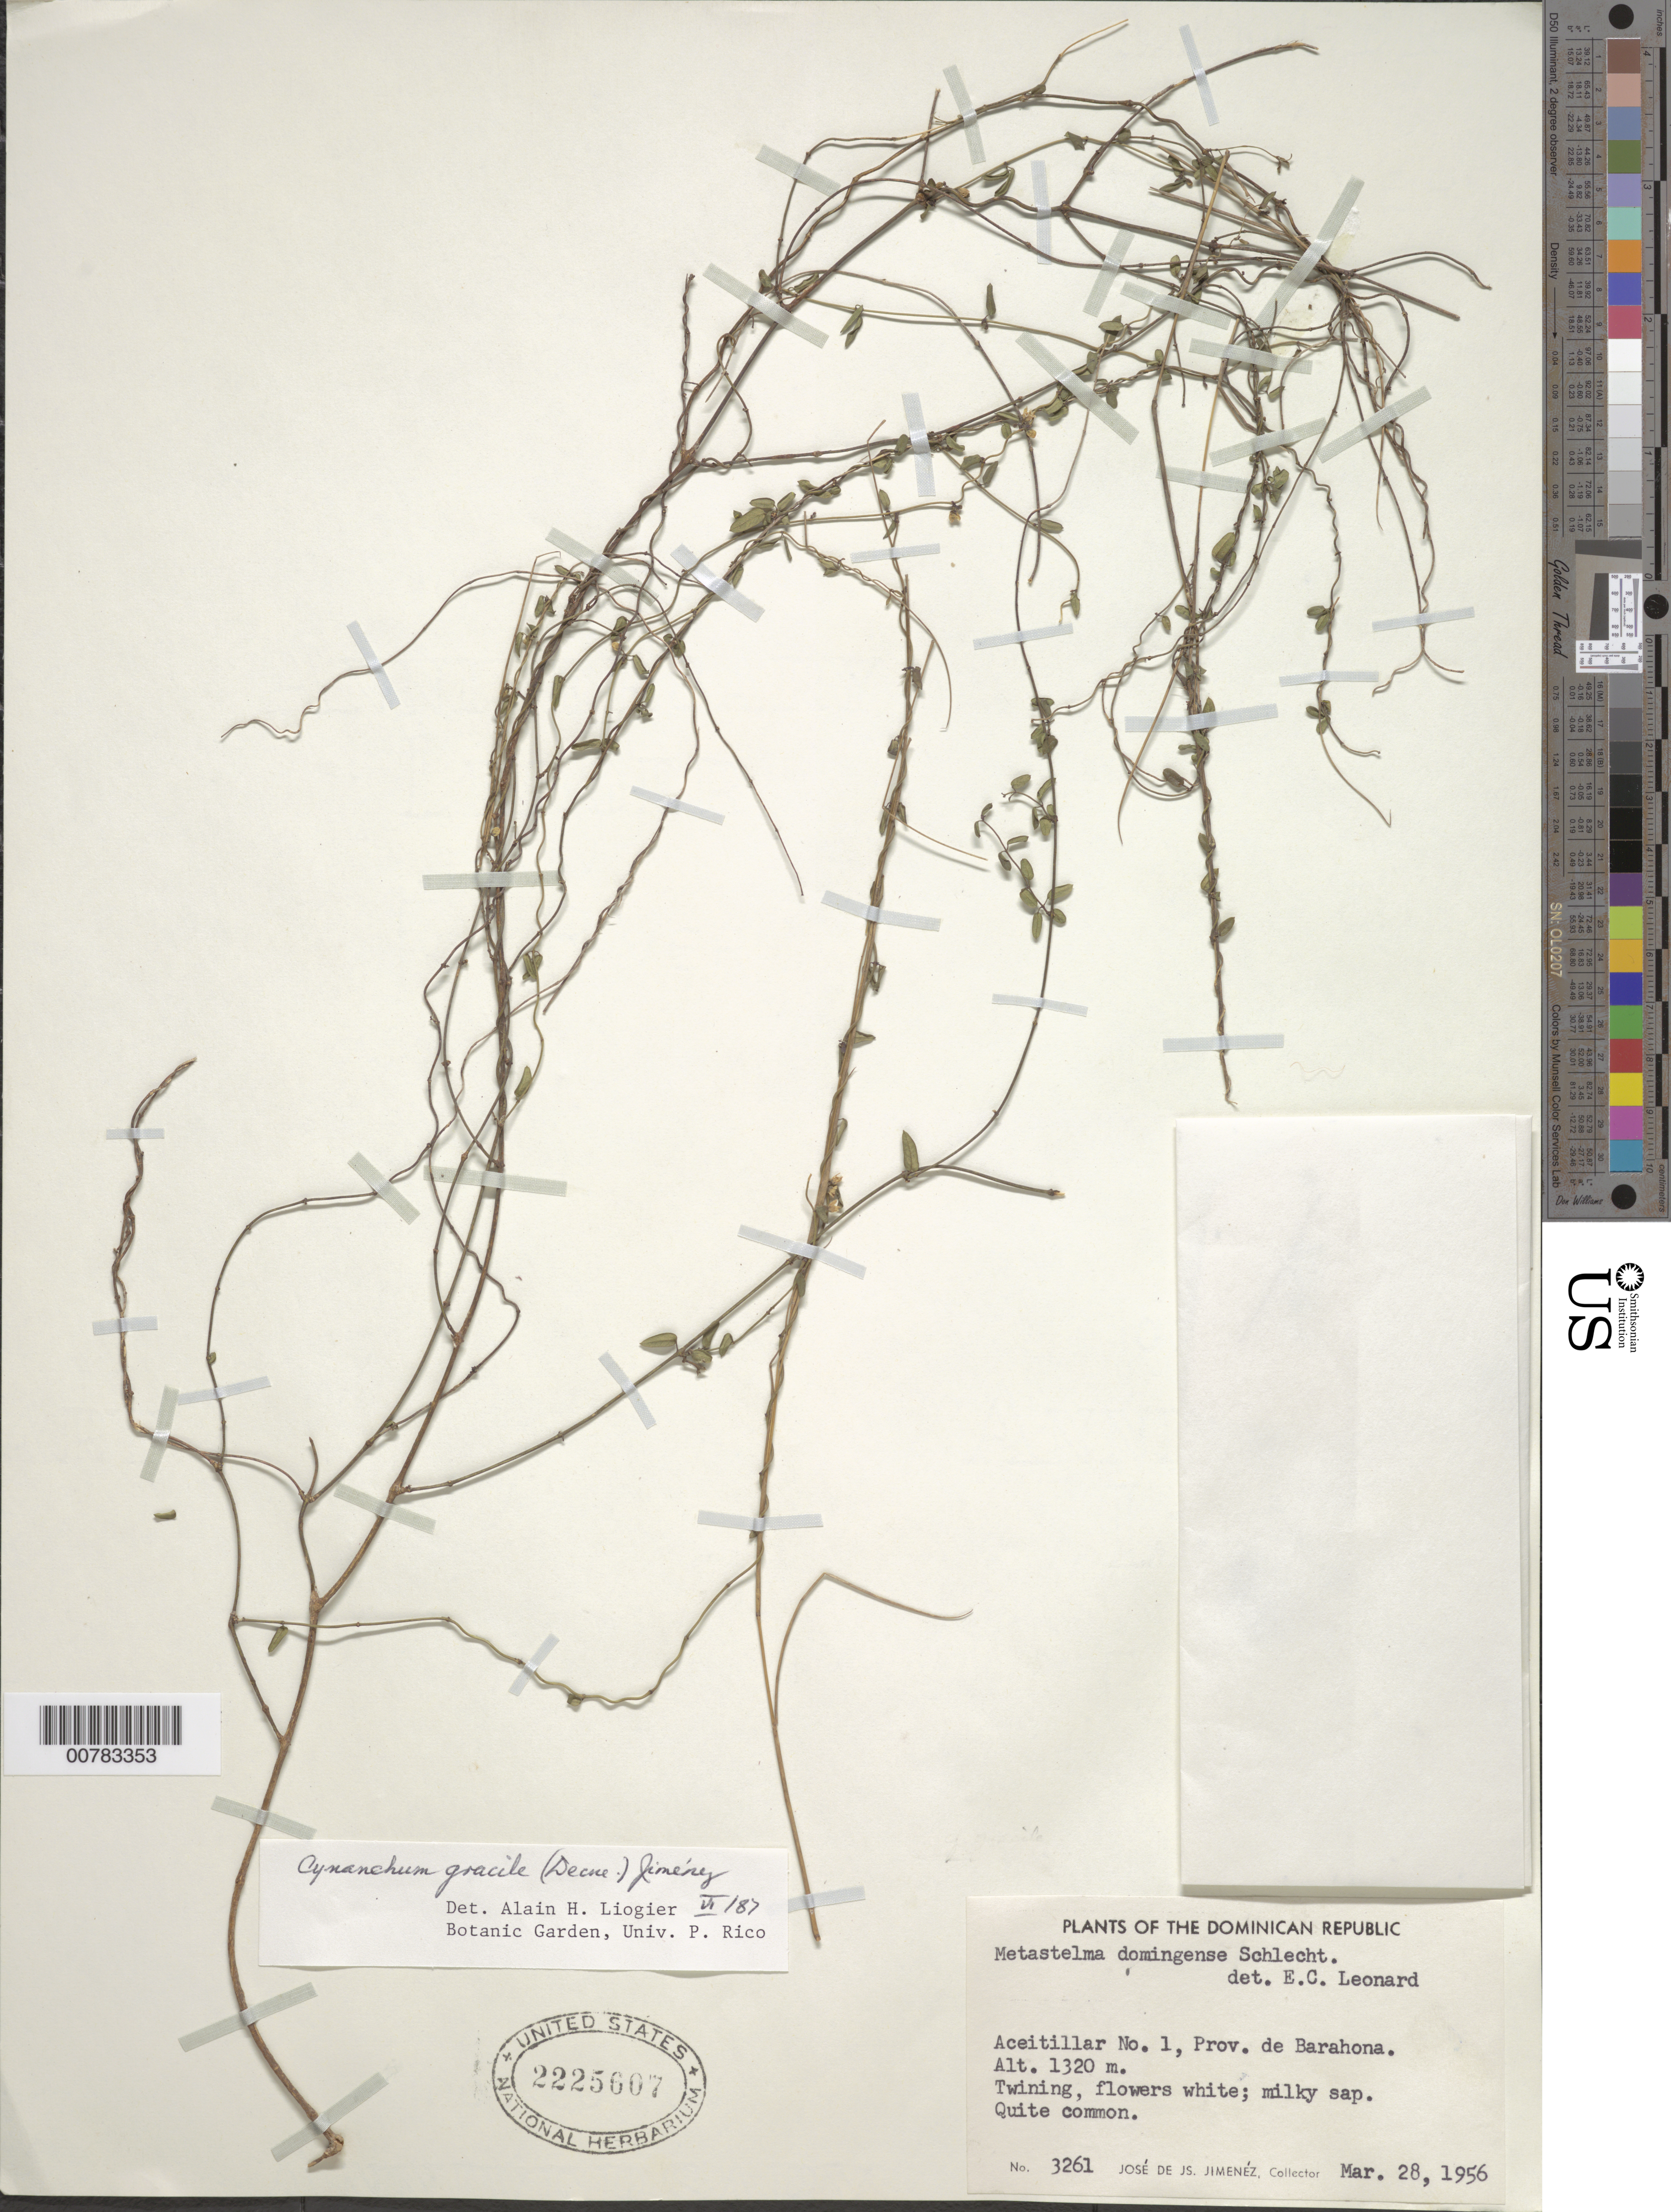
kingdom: Plantae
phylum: Tracheophyta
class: Magnoliopsida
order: Gentianales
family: Apocynaceae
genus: Metastelma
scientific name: Metastelma gracile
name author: Decne.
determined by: Liogier, Alain H.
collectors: J. J. Jiménez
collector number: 3261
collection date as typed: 28 Mar 1956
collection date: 1956-03-28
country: Dominican Republic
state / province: Barahona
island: Hispaniola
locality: Aceitillar No.1.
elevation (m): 1320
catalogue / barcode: US 2225607